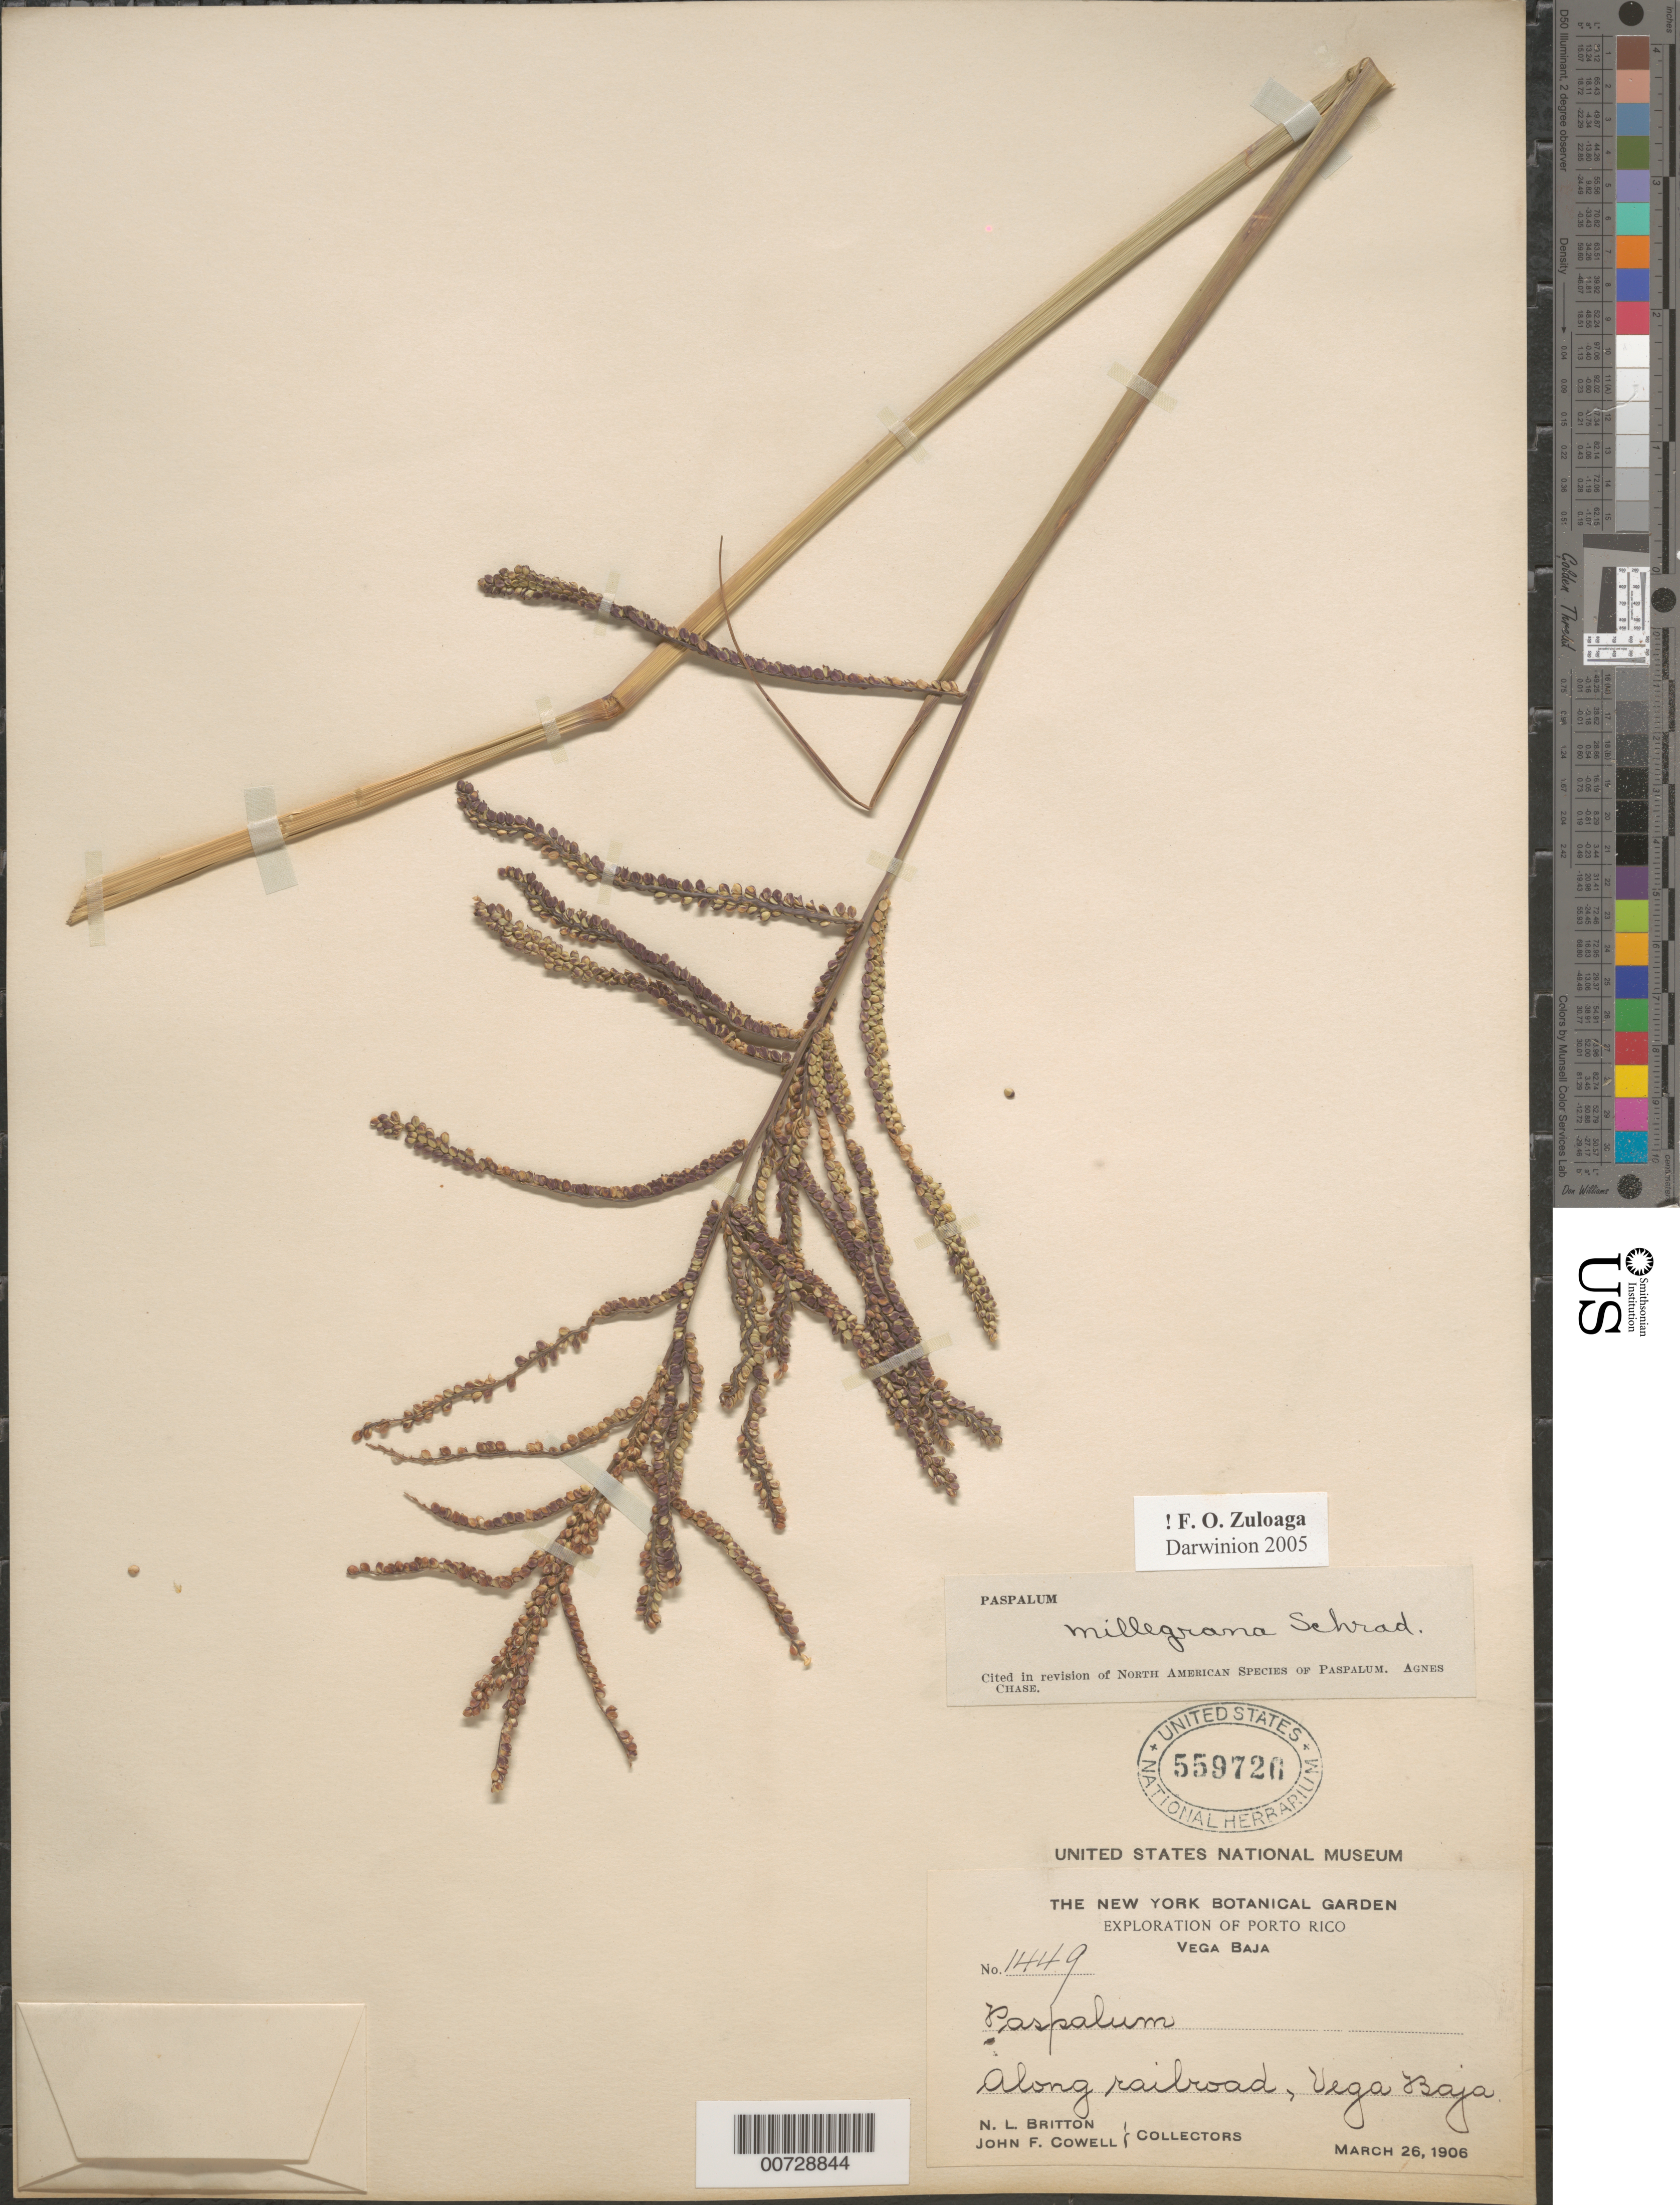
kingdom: Plantae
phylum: Tracheophyta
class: Liliopsida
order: Poales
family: Poaceae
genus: Paspalum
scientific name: Paspalum millegrana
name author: Schrad.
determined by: Chase, [M.] Agnes, (US)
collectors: N. Britton & J. F. Cowell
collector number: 1449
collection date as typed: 26 Mar 1906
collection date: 1906-03-26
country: Puerto Rico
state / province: Vega Baja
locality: Vega Baja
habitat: Along railroad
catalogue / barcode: US 559726